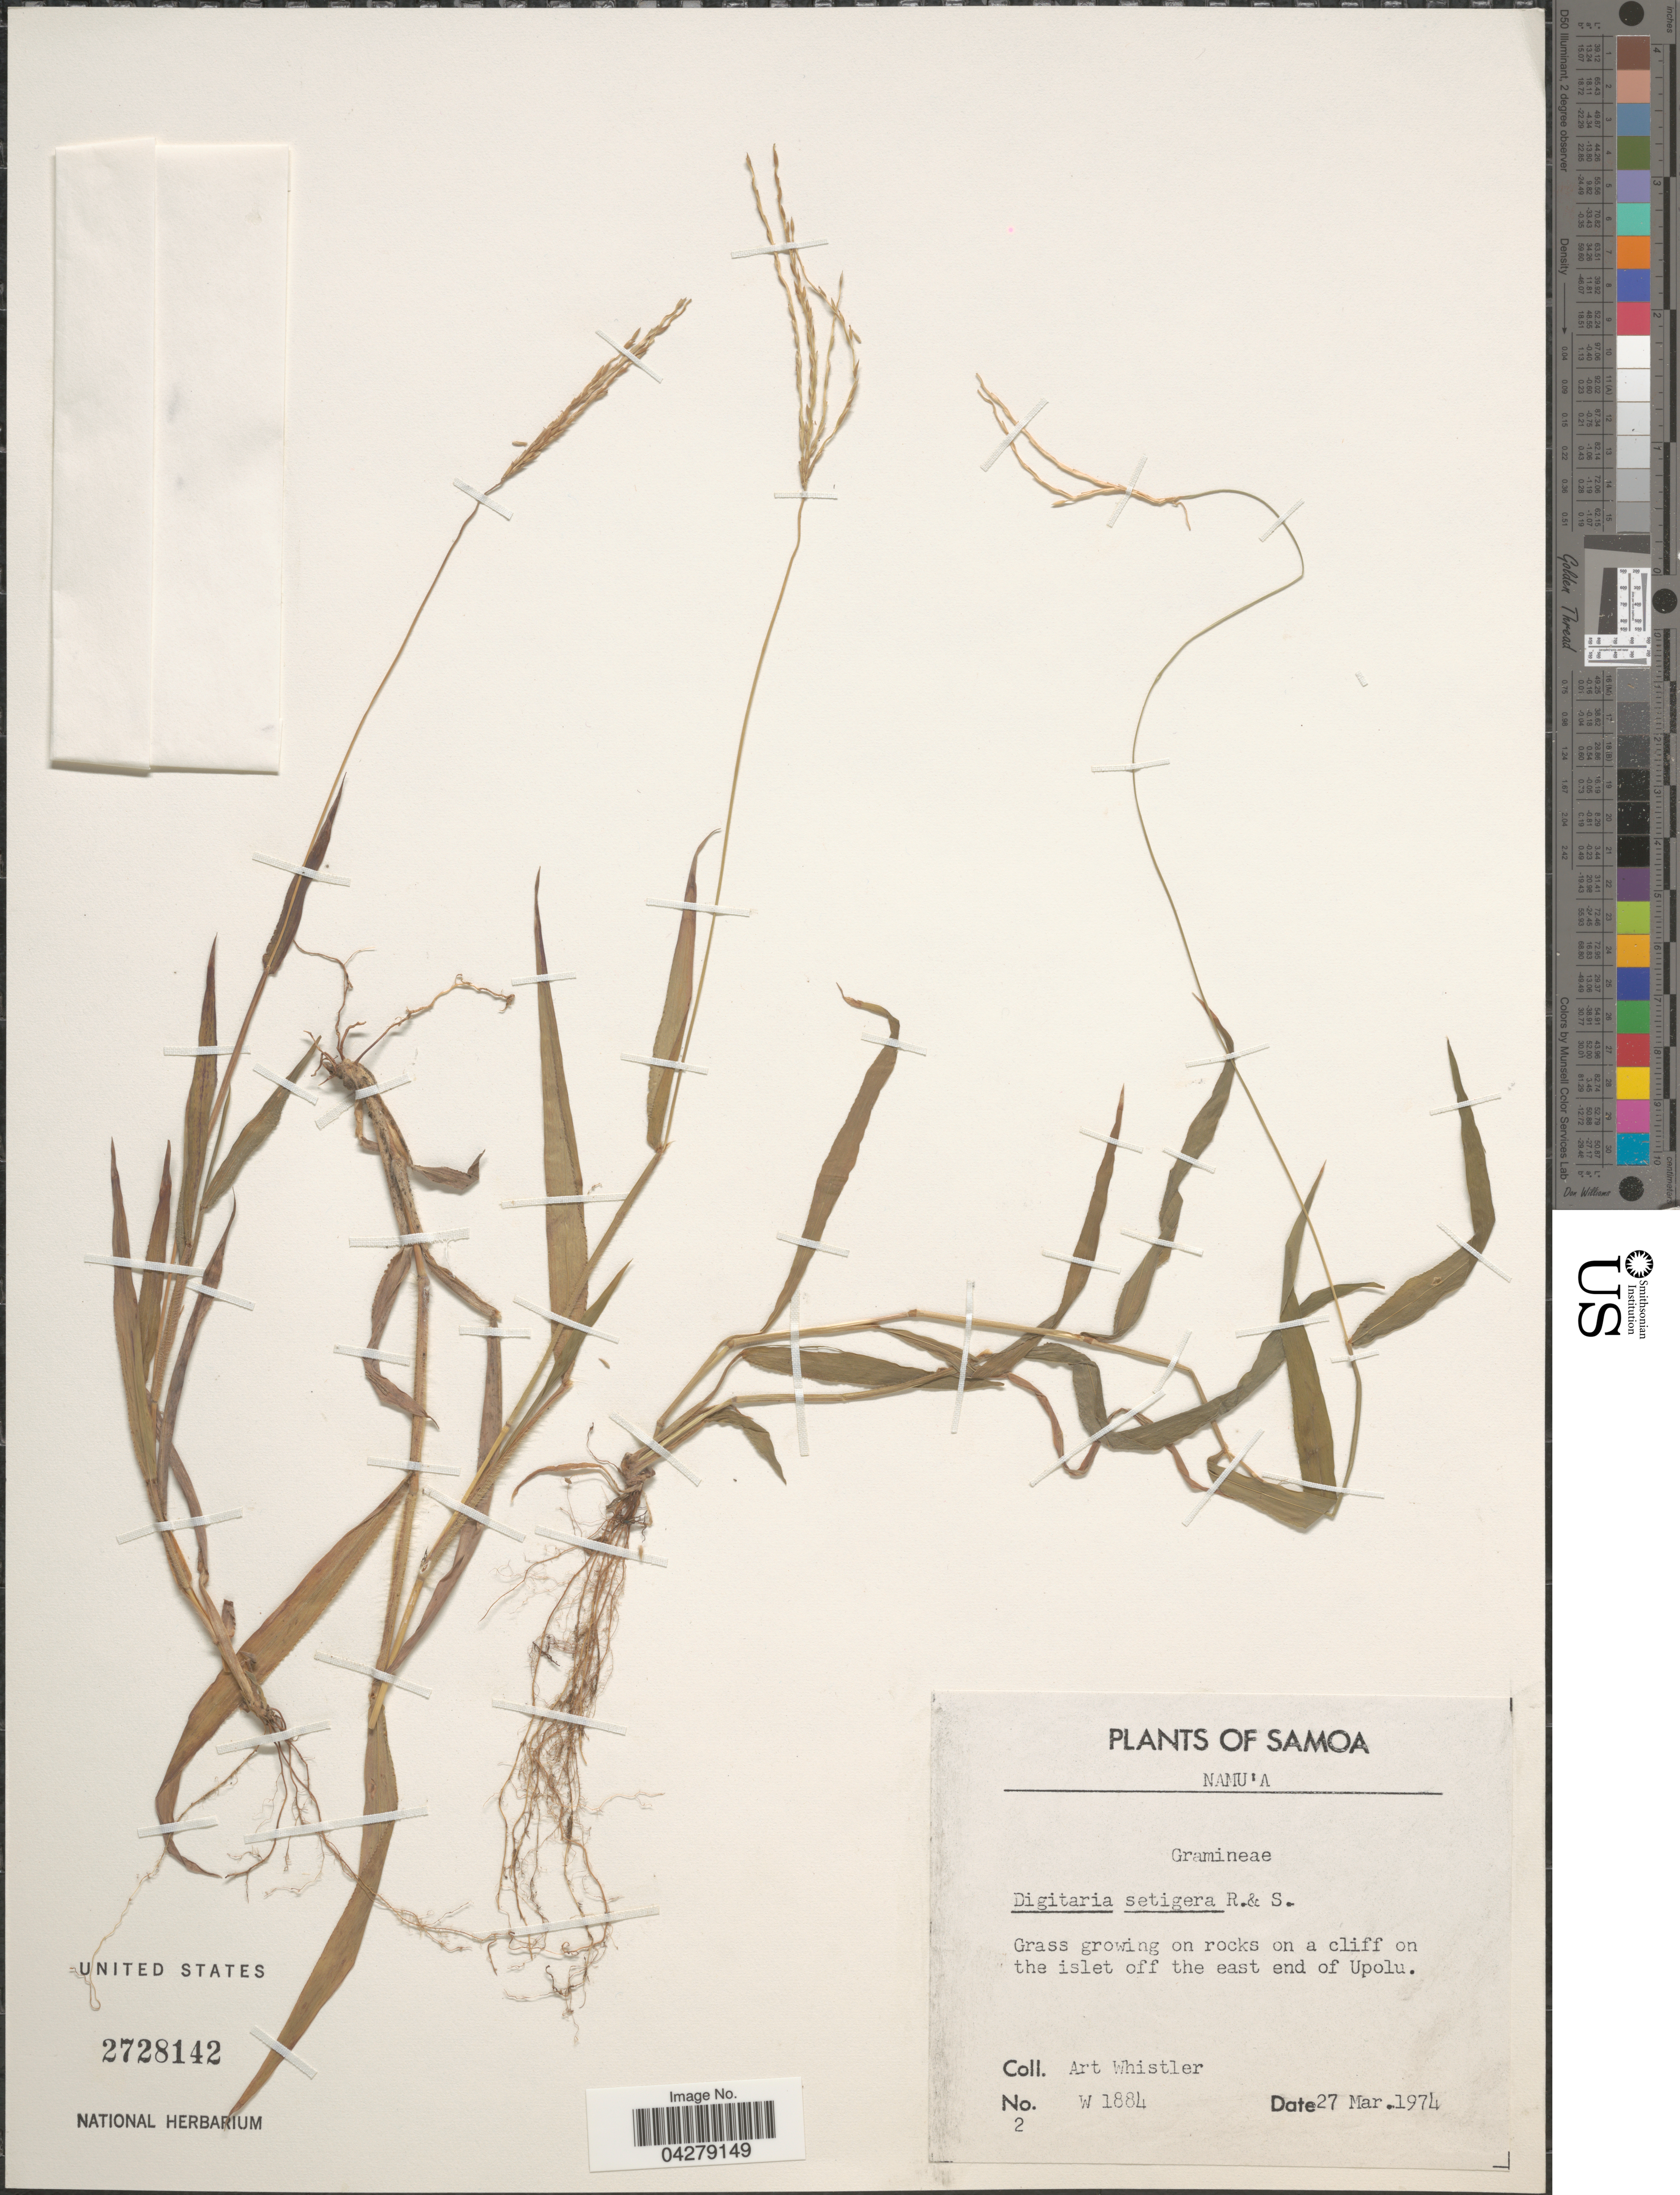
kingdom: Plantae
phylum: Tracheophyta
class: Liliopsida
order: Poales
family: Poaceae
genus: Digitaria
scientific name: Digitaria setigera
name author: Roth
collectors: A. Whistler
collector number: W1884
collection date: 1974-03-27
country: Samoa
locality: Namu'a. Grass growing on rocks on a cliff on the islet off the east end of Upolu.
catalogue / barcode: US 2728142